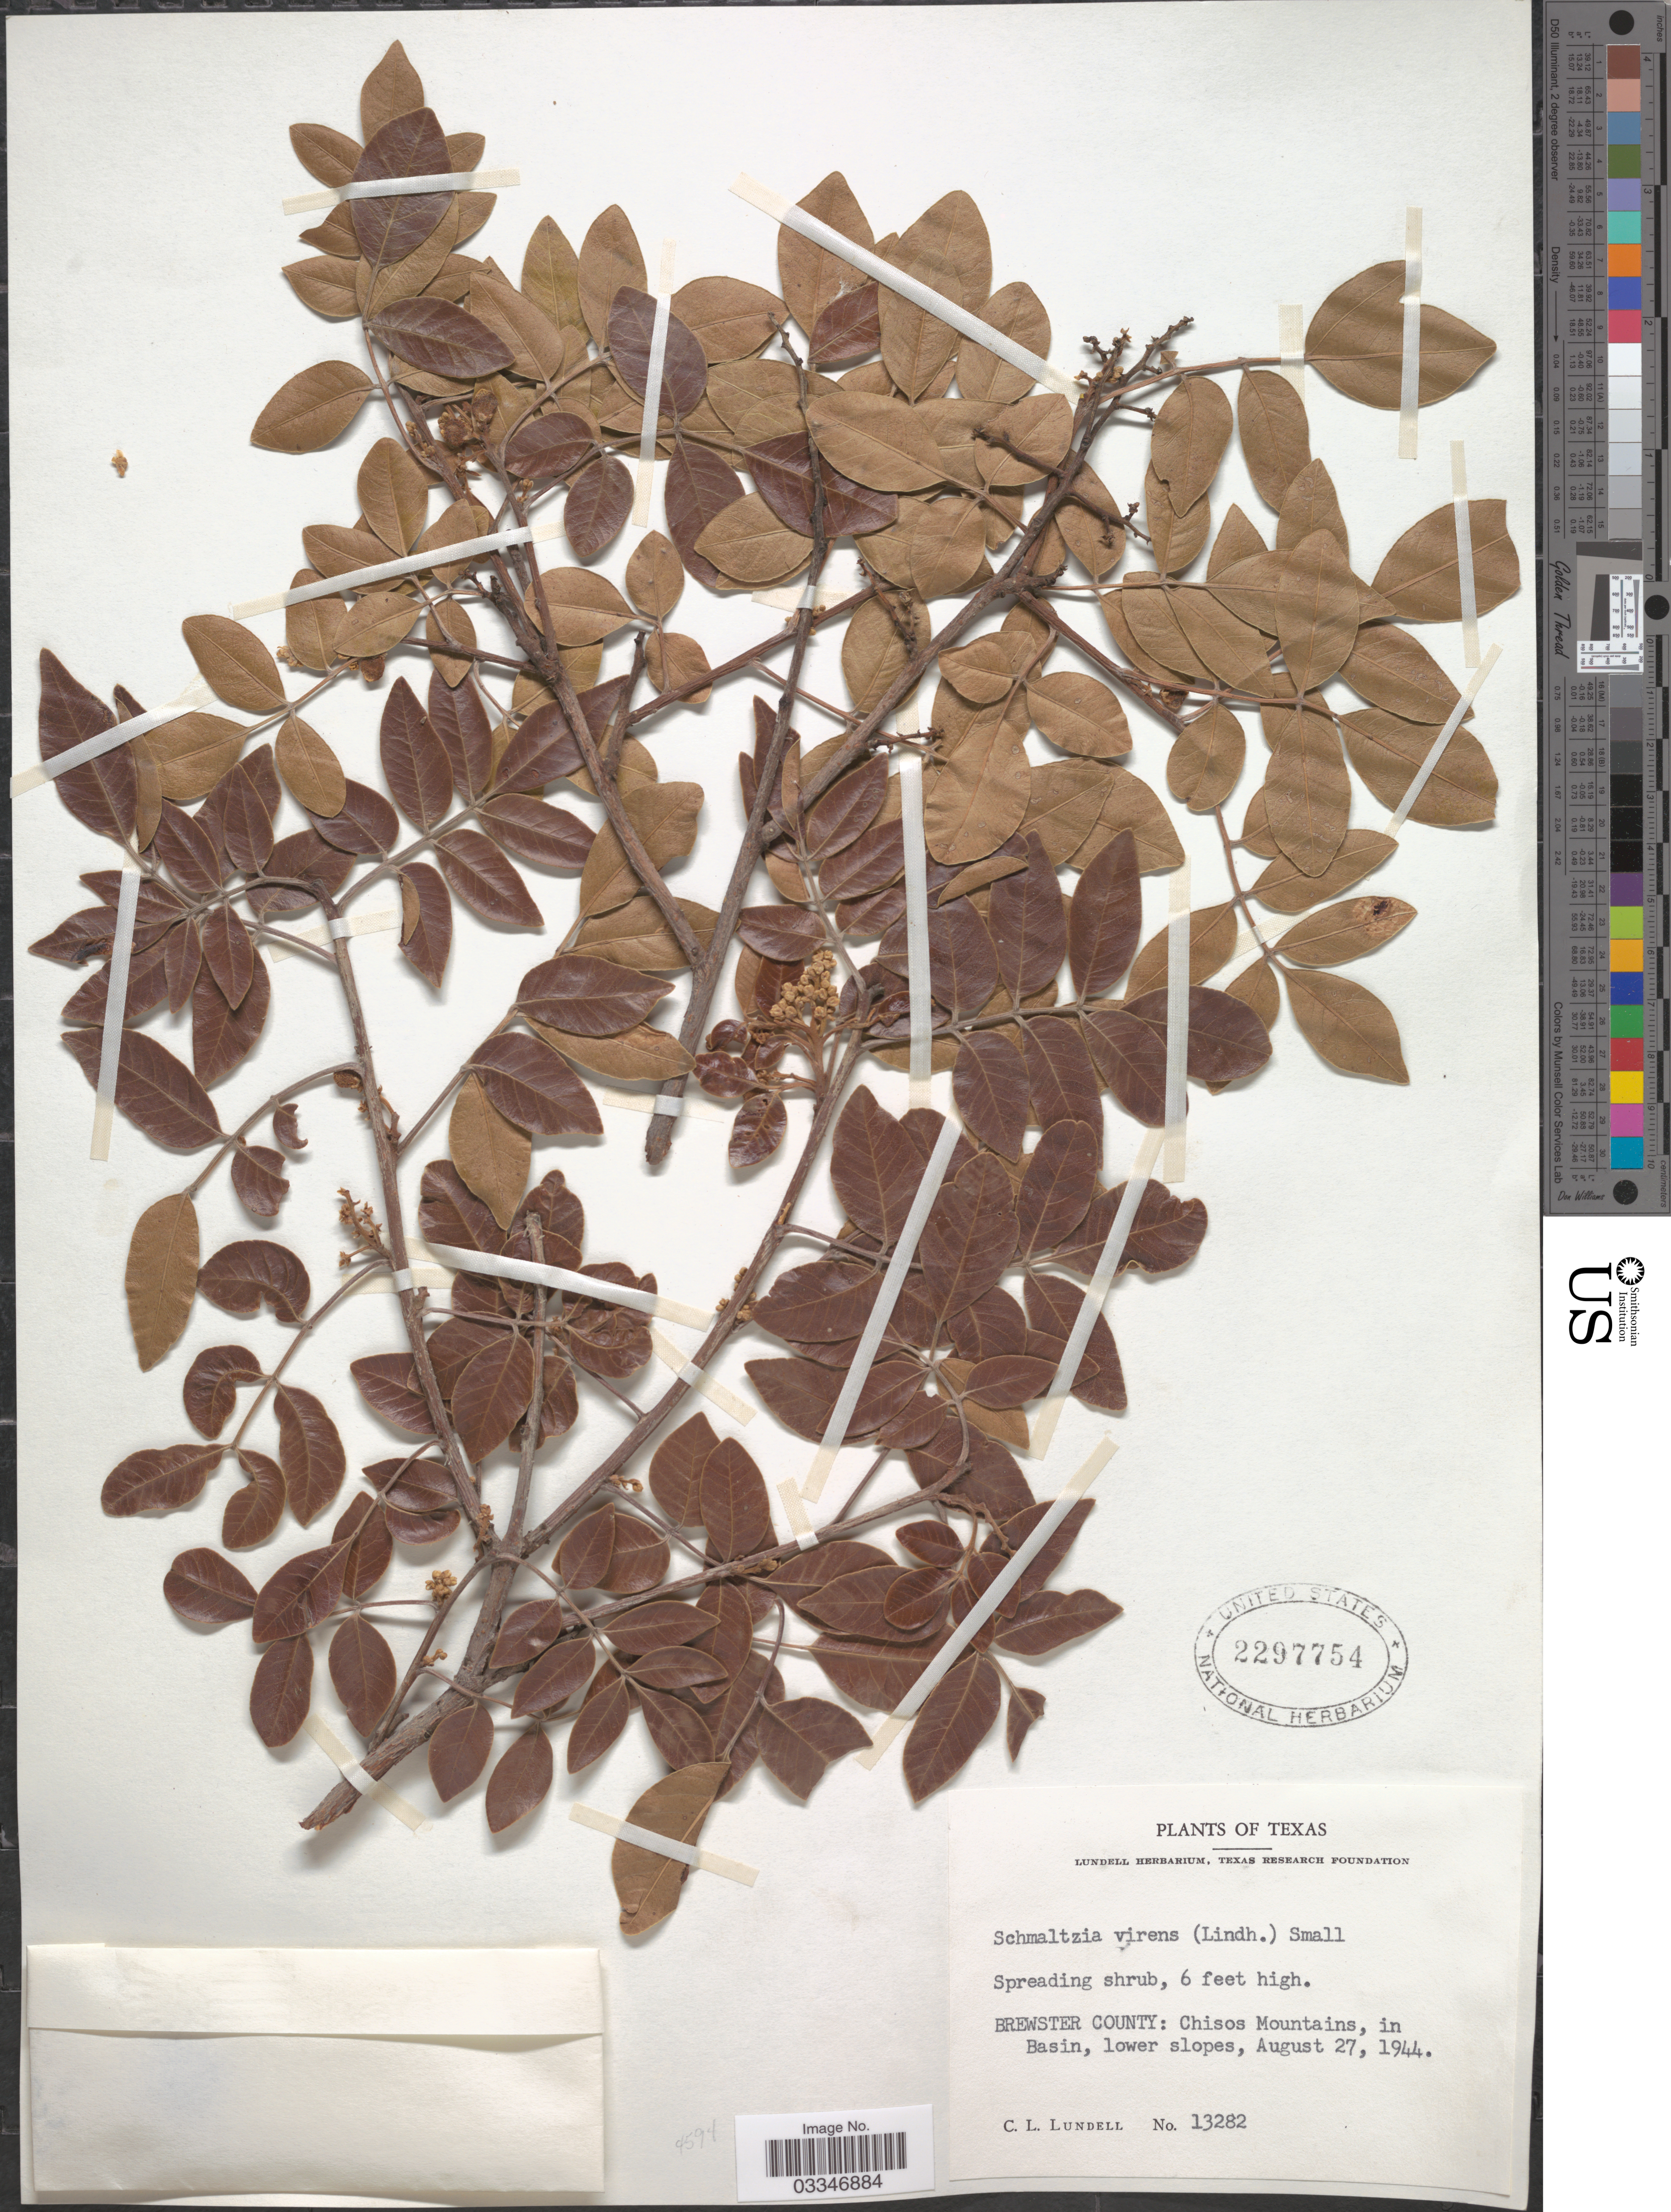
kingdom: Plantae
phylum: Tracheophyta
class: Magnoliopsida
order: Sapindales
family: Anacardiaceae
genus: Rhus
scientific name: Rhus virens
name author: Lindh. ex A. Gray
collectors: C. L. Lundell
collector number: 13282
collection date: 1944-08-27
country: United States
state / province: Texas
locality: Brewster County: Chisos Mountains, in Basin.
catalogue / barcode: US 2297754